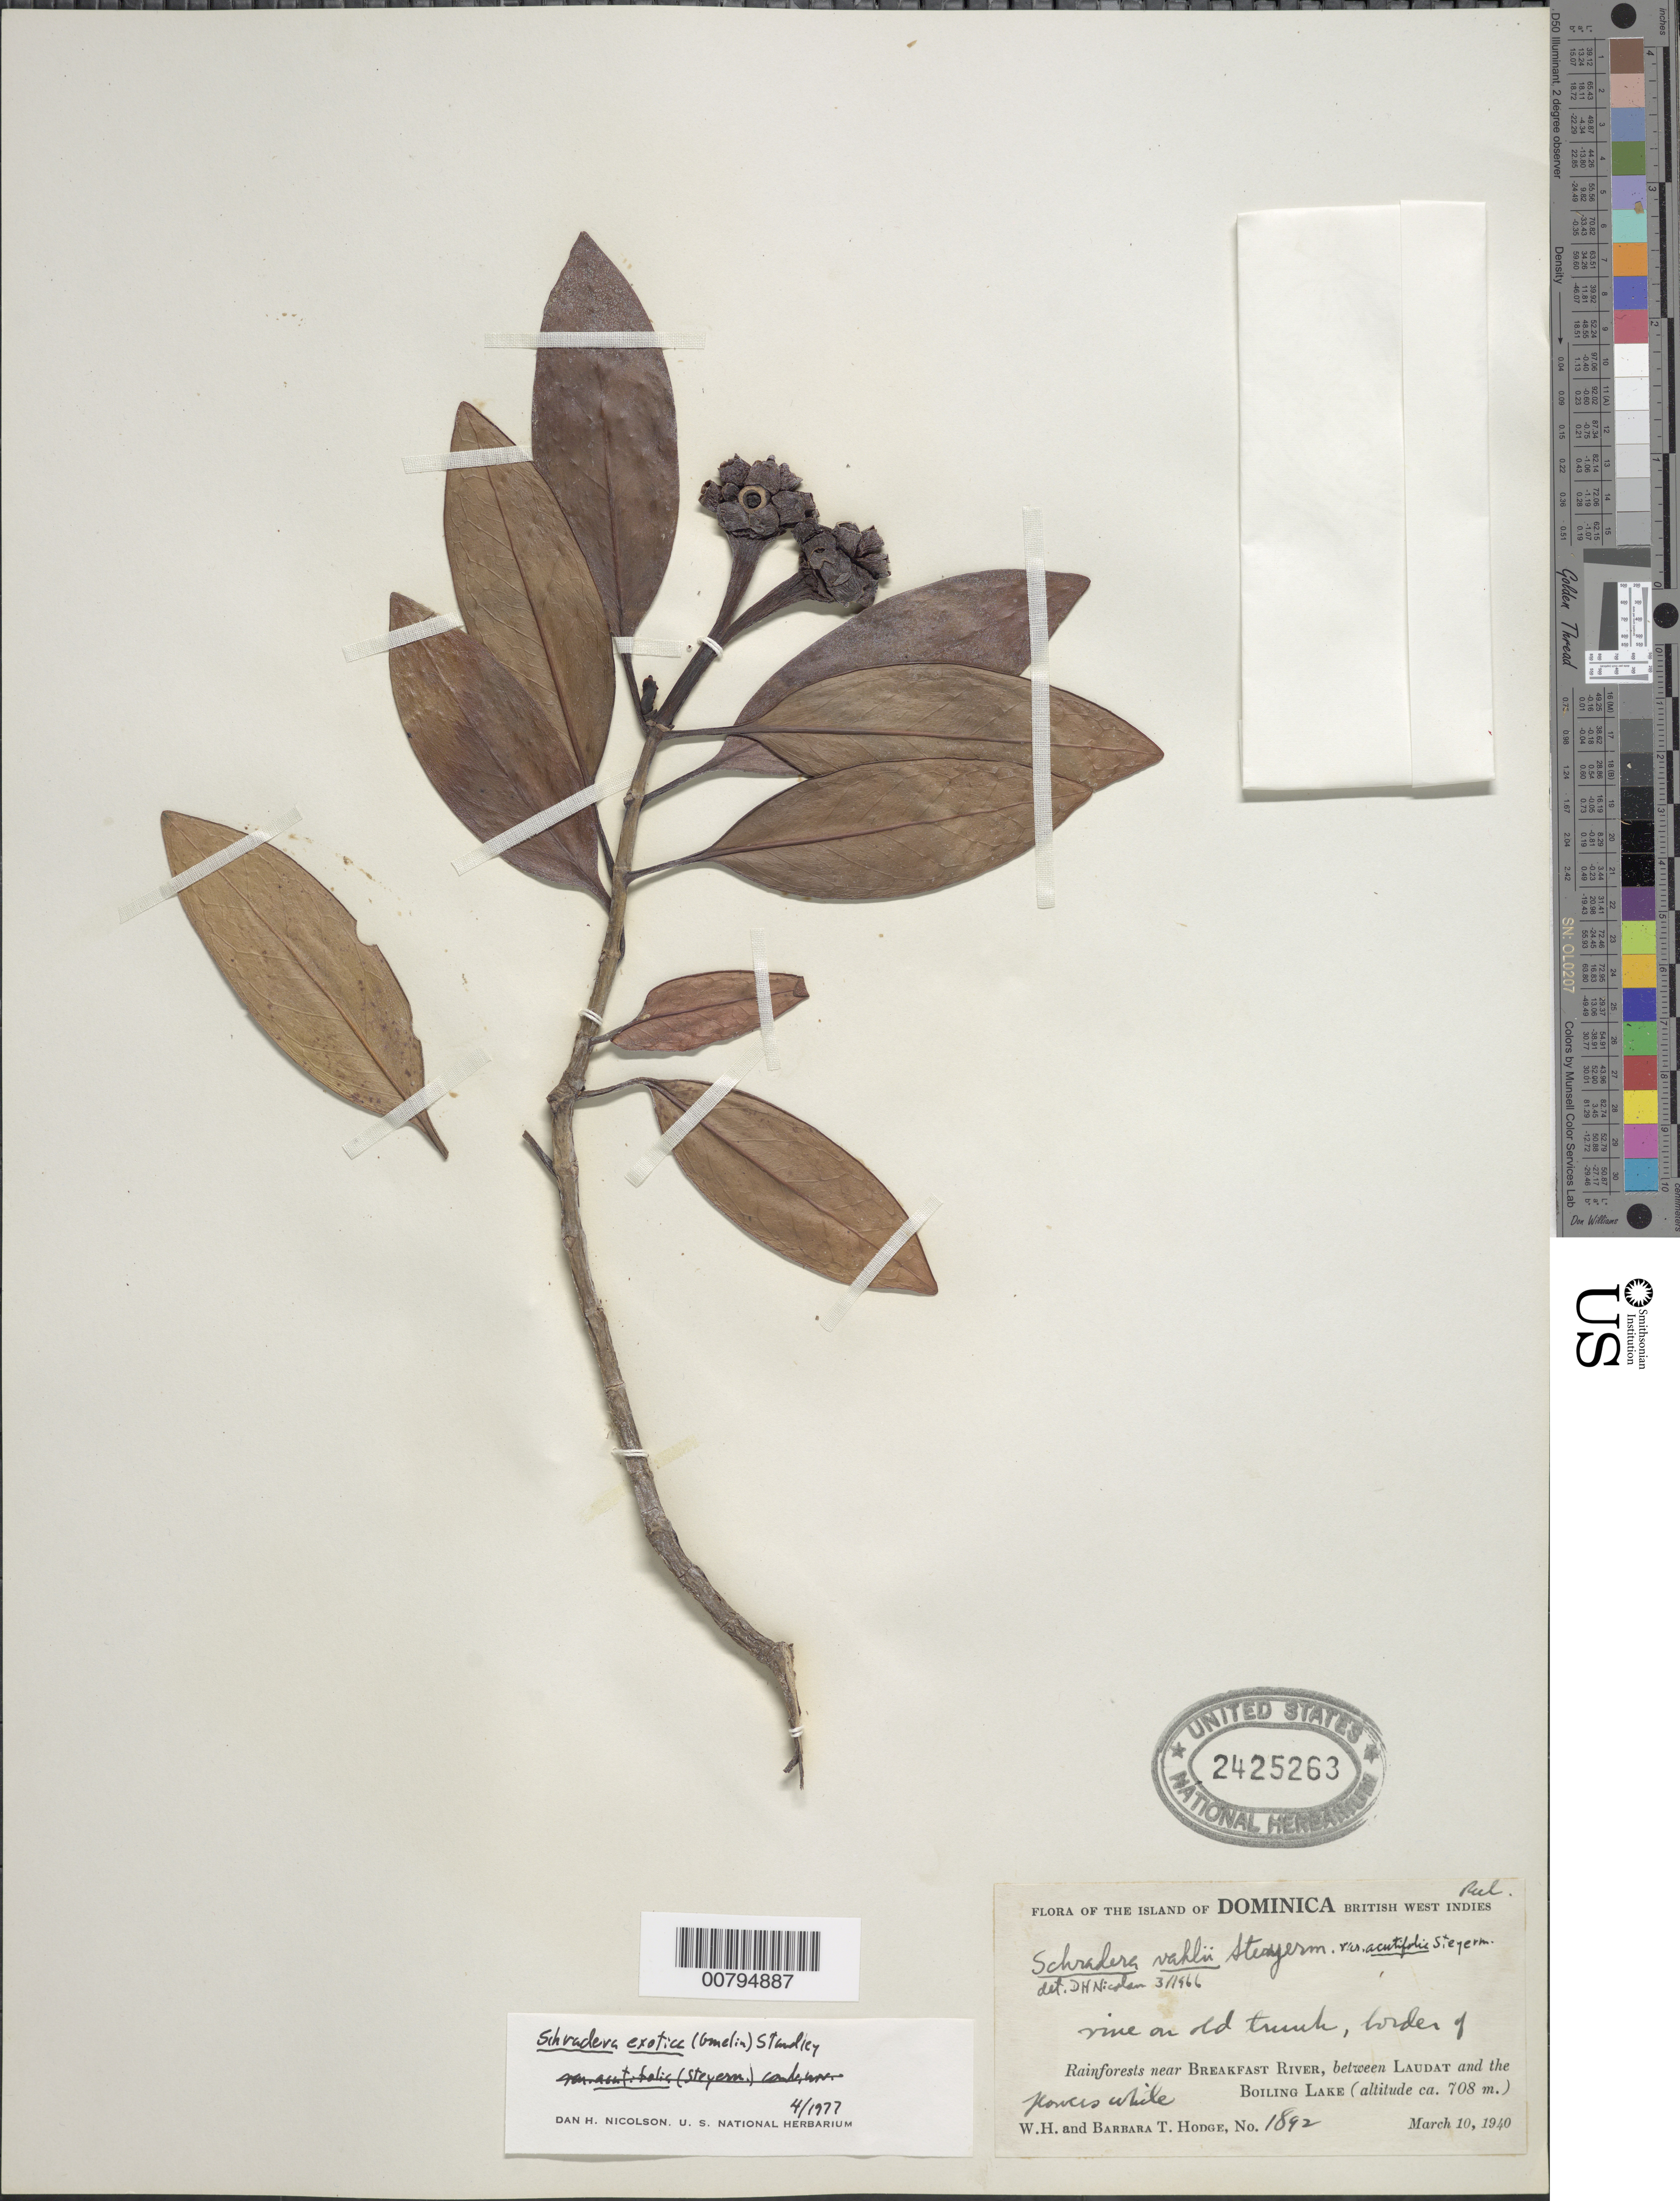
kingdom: Plantae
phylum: Tracheophyta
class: Magnoliopsida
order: Gentianales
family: Rubiaceae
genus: Schradera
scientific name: Schradera exotica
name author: (J.F. Gmel.) Standl.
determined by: Nicolson, Dan H.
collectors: W. Hodge & B. Hodge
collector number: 1892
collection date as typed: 10 Mar 1940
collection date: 1940-03-10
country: Dominica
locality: Near Breakfast River, between Laudat and the Boiling Lake.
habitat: Border of rainforest, on old trunk near river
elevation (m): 708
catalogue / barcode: US 2425263